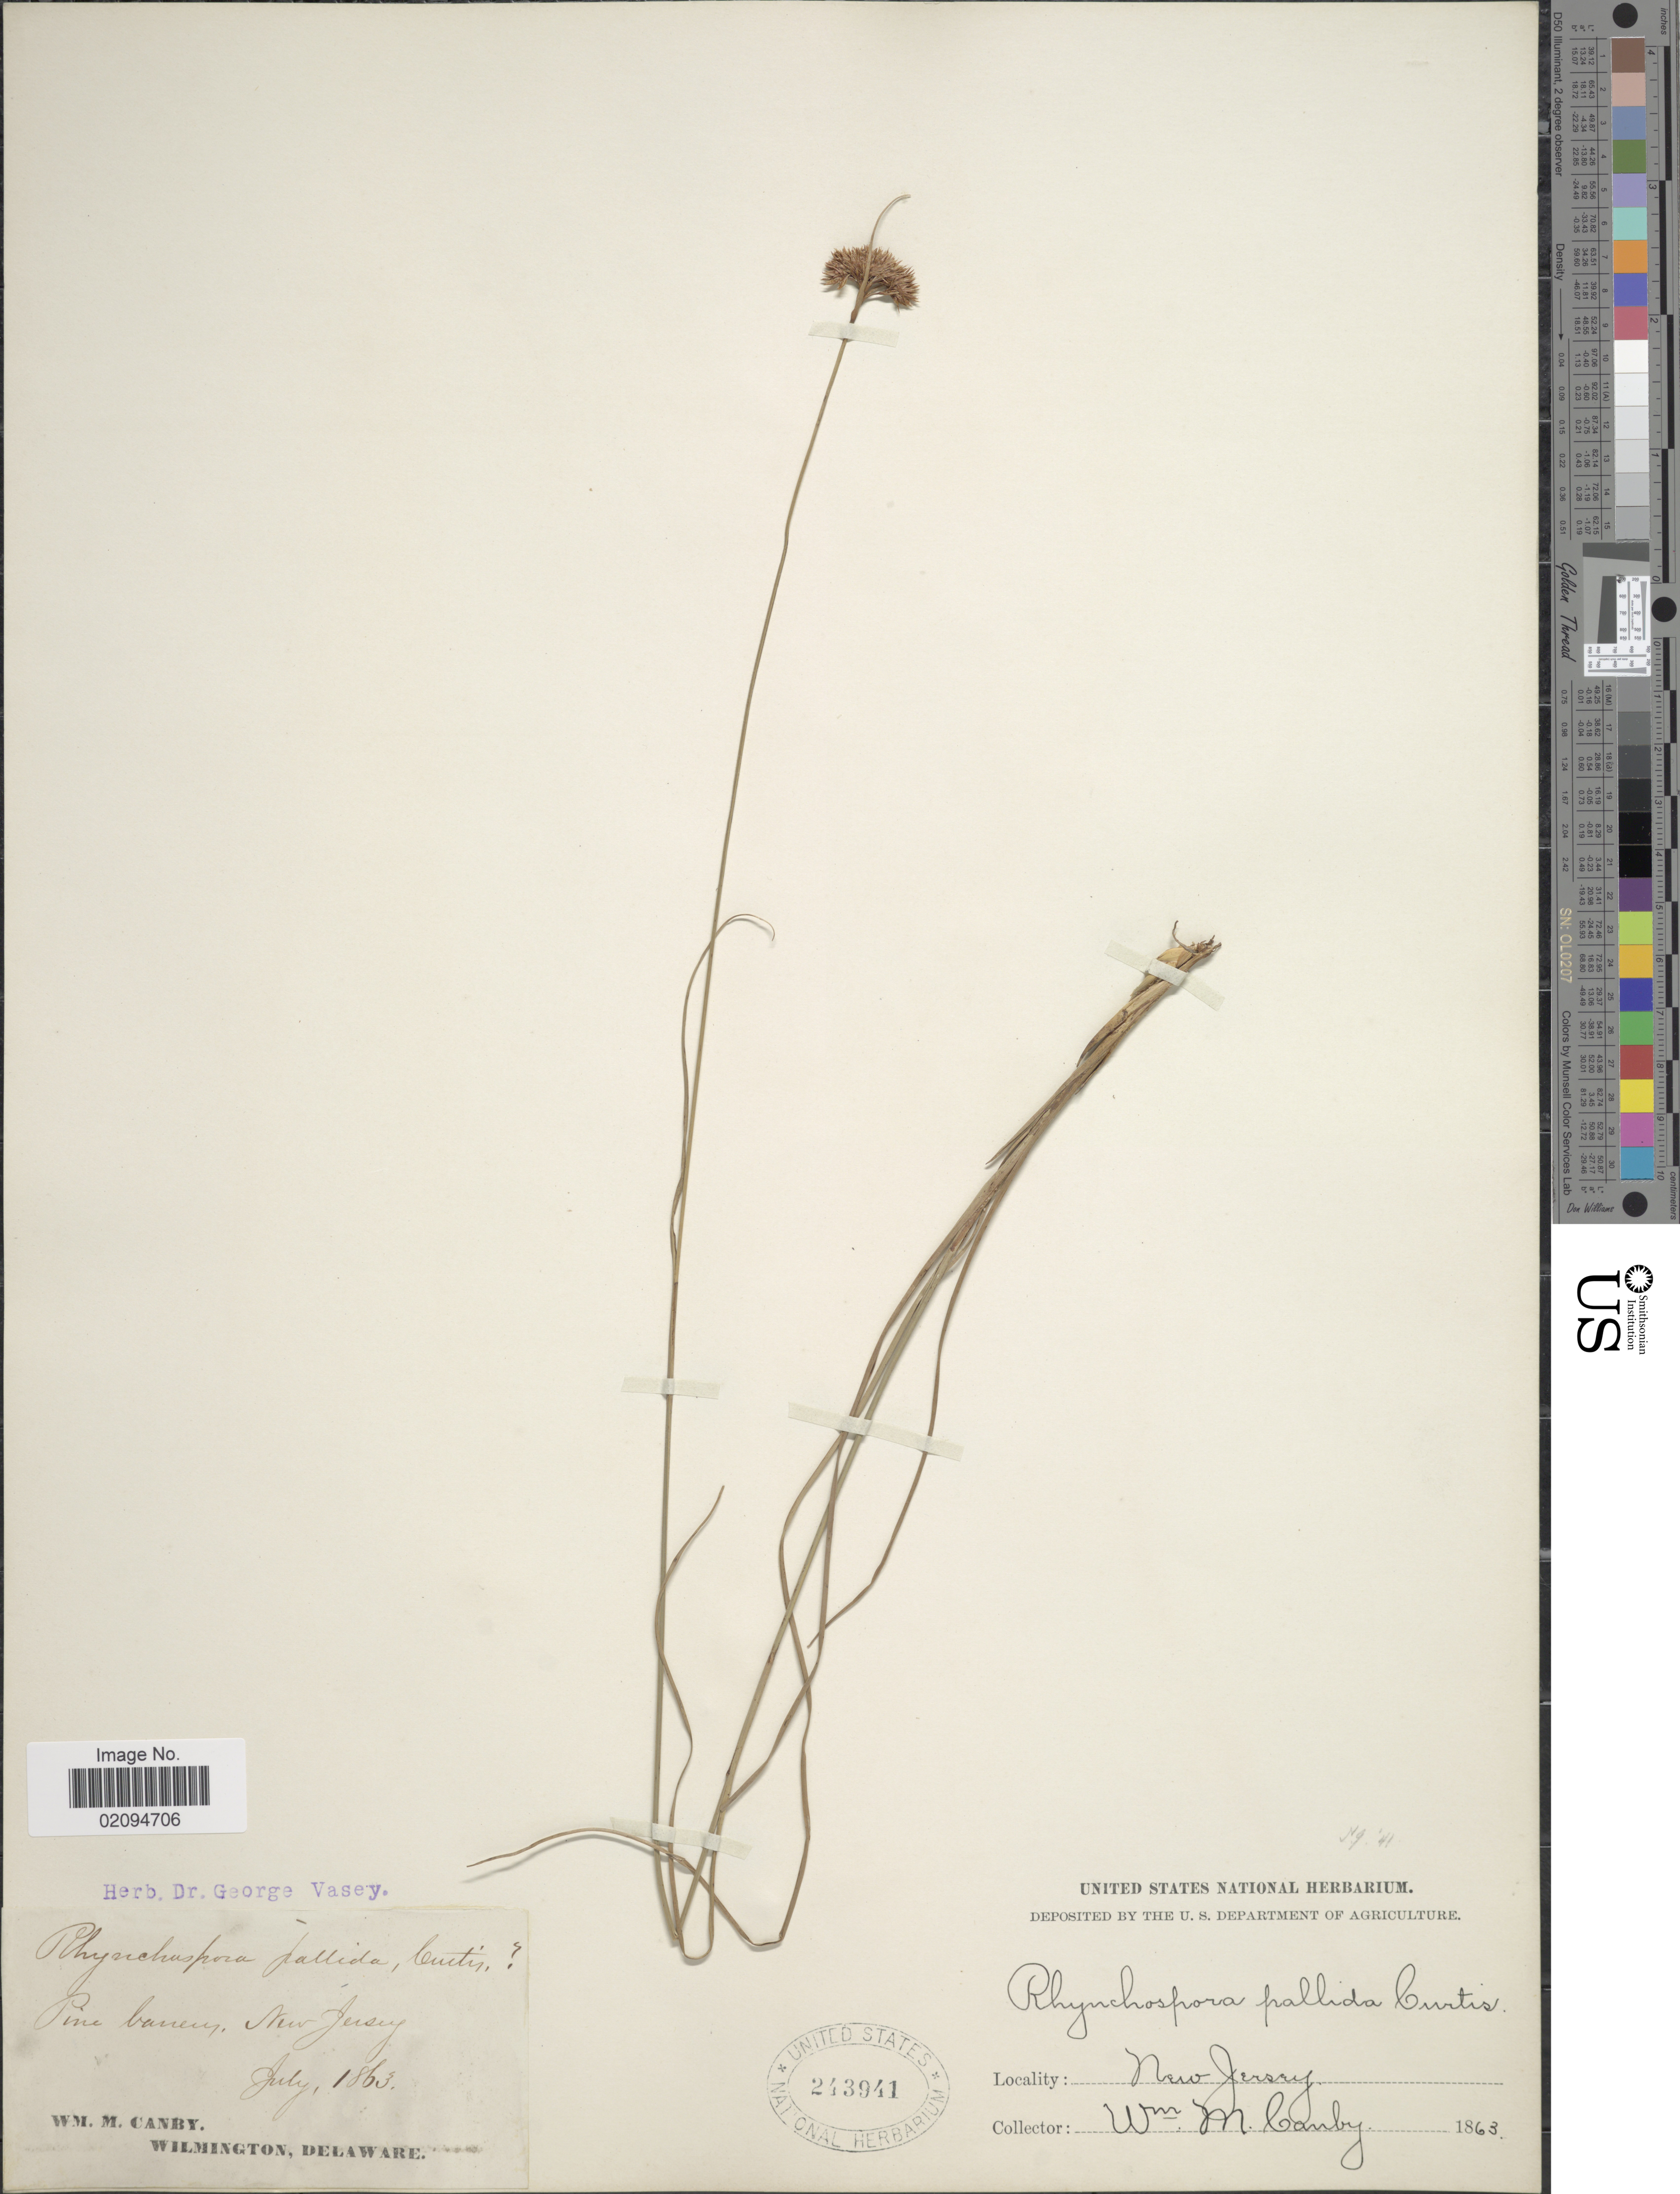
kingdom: Plantae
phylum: Tracheophyta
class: Liliopsida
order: Poales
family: Cyperaceae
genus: Rhynchospora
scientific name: Rhynchospora pallida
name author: M.A. Curtis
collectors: W. M. Canby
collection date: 1863-07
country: United States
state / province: New Jersey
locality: New Jersey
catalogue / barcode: US 243941